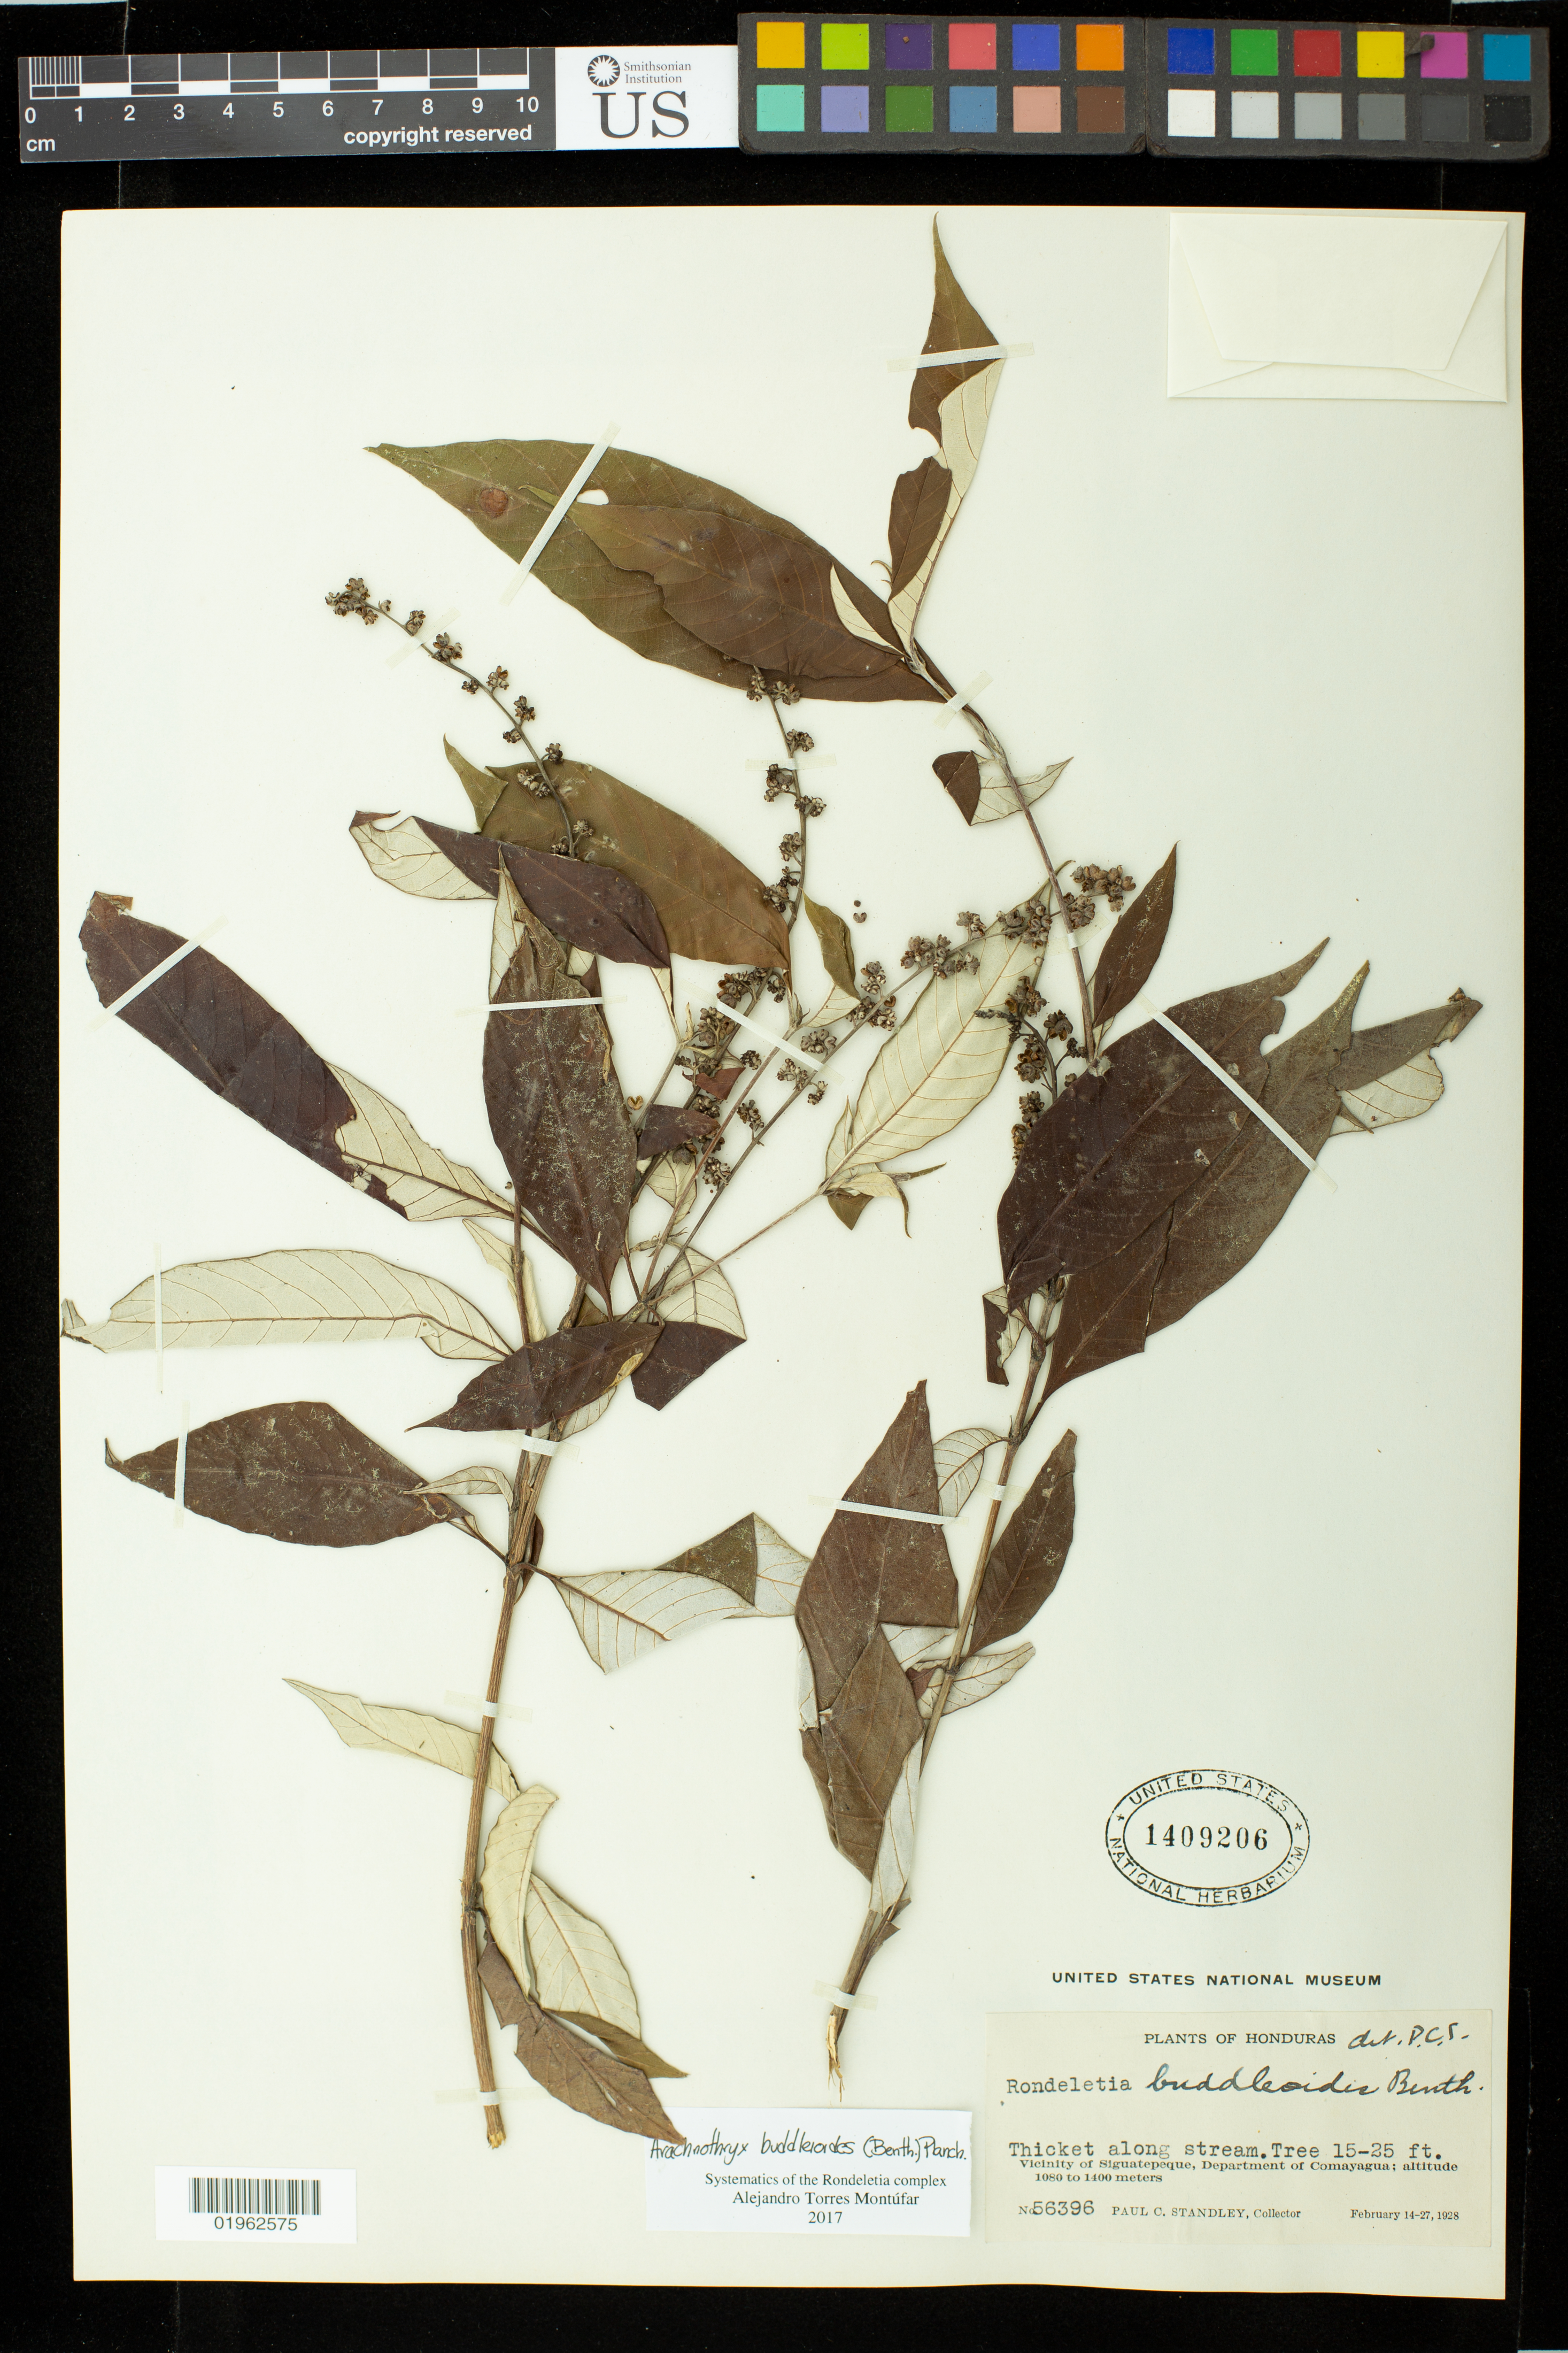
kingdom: Plantae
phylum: Tracheophyta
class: Magnoliopsida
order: Gentianales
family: Rubiaceae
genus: Arachnothryx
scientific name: Arachnothryx buddleioides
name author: (Benth.) Planch.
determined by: Torres Montufar, J. A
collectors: P. C. Standley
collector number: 56396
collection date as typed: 14 Feb 1928 to 27 Feb 1928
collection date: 1928-02-14/1928-02-27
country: Honduras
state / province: Comayagua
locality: Vicinity of Siguatepeque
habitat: thicket along stream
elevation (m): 1080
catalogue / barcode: US 1409206